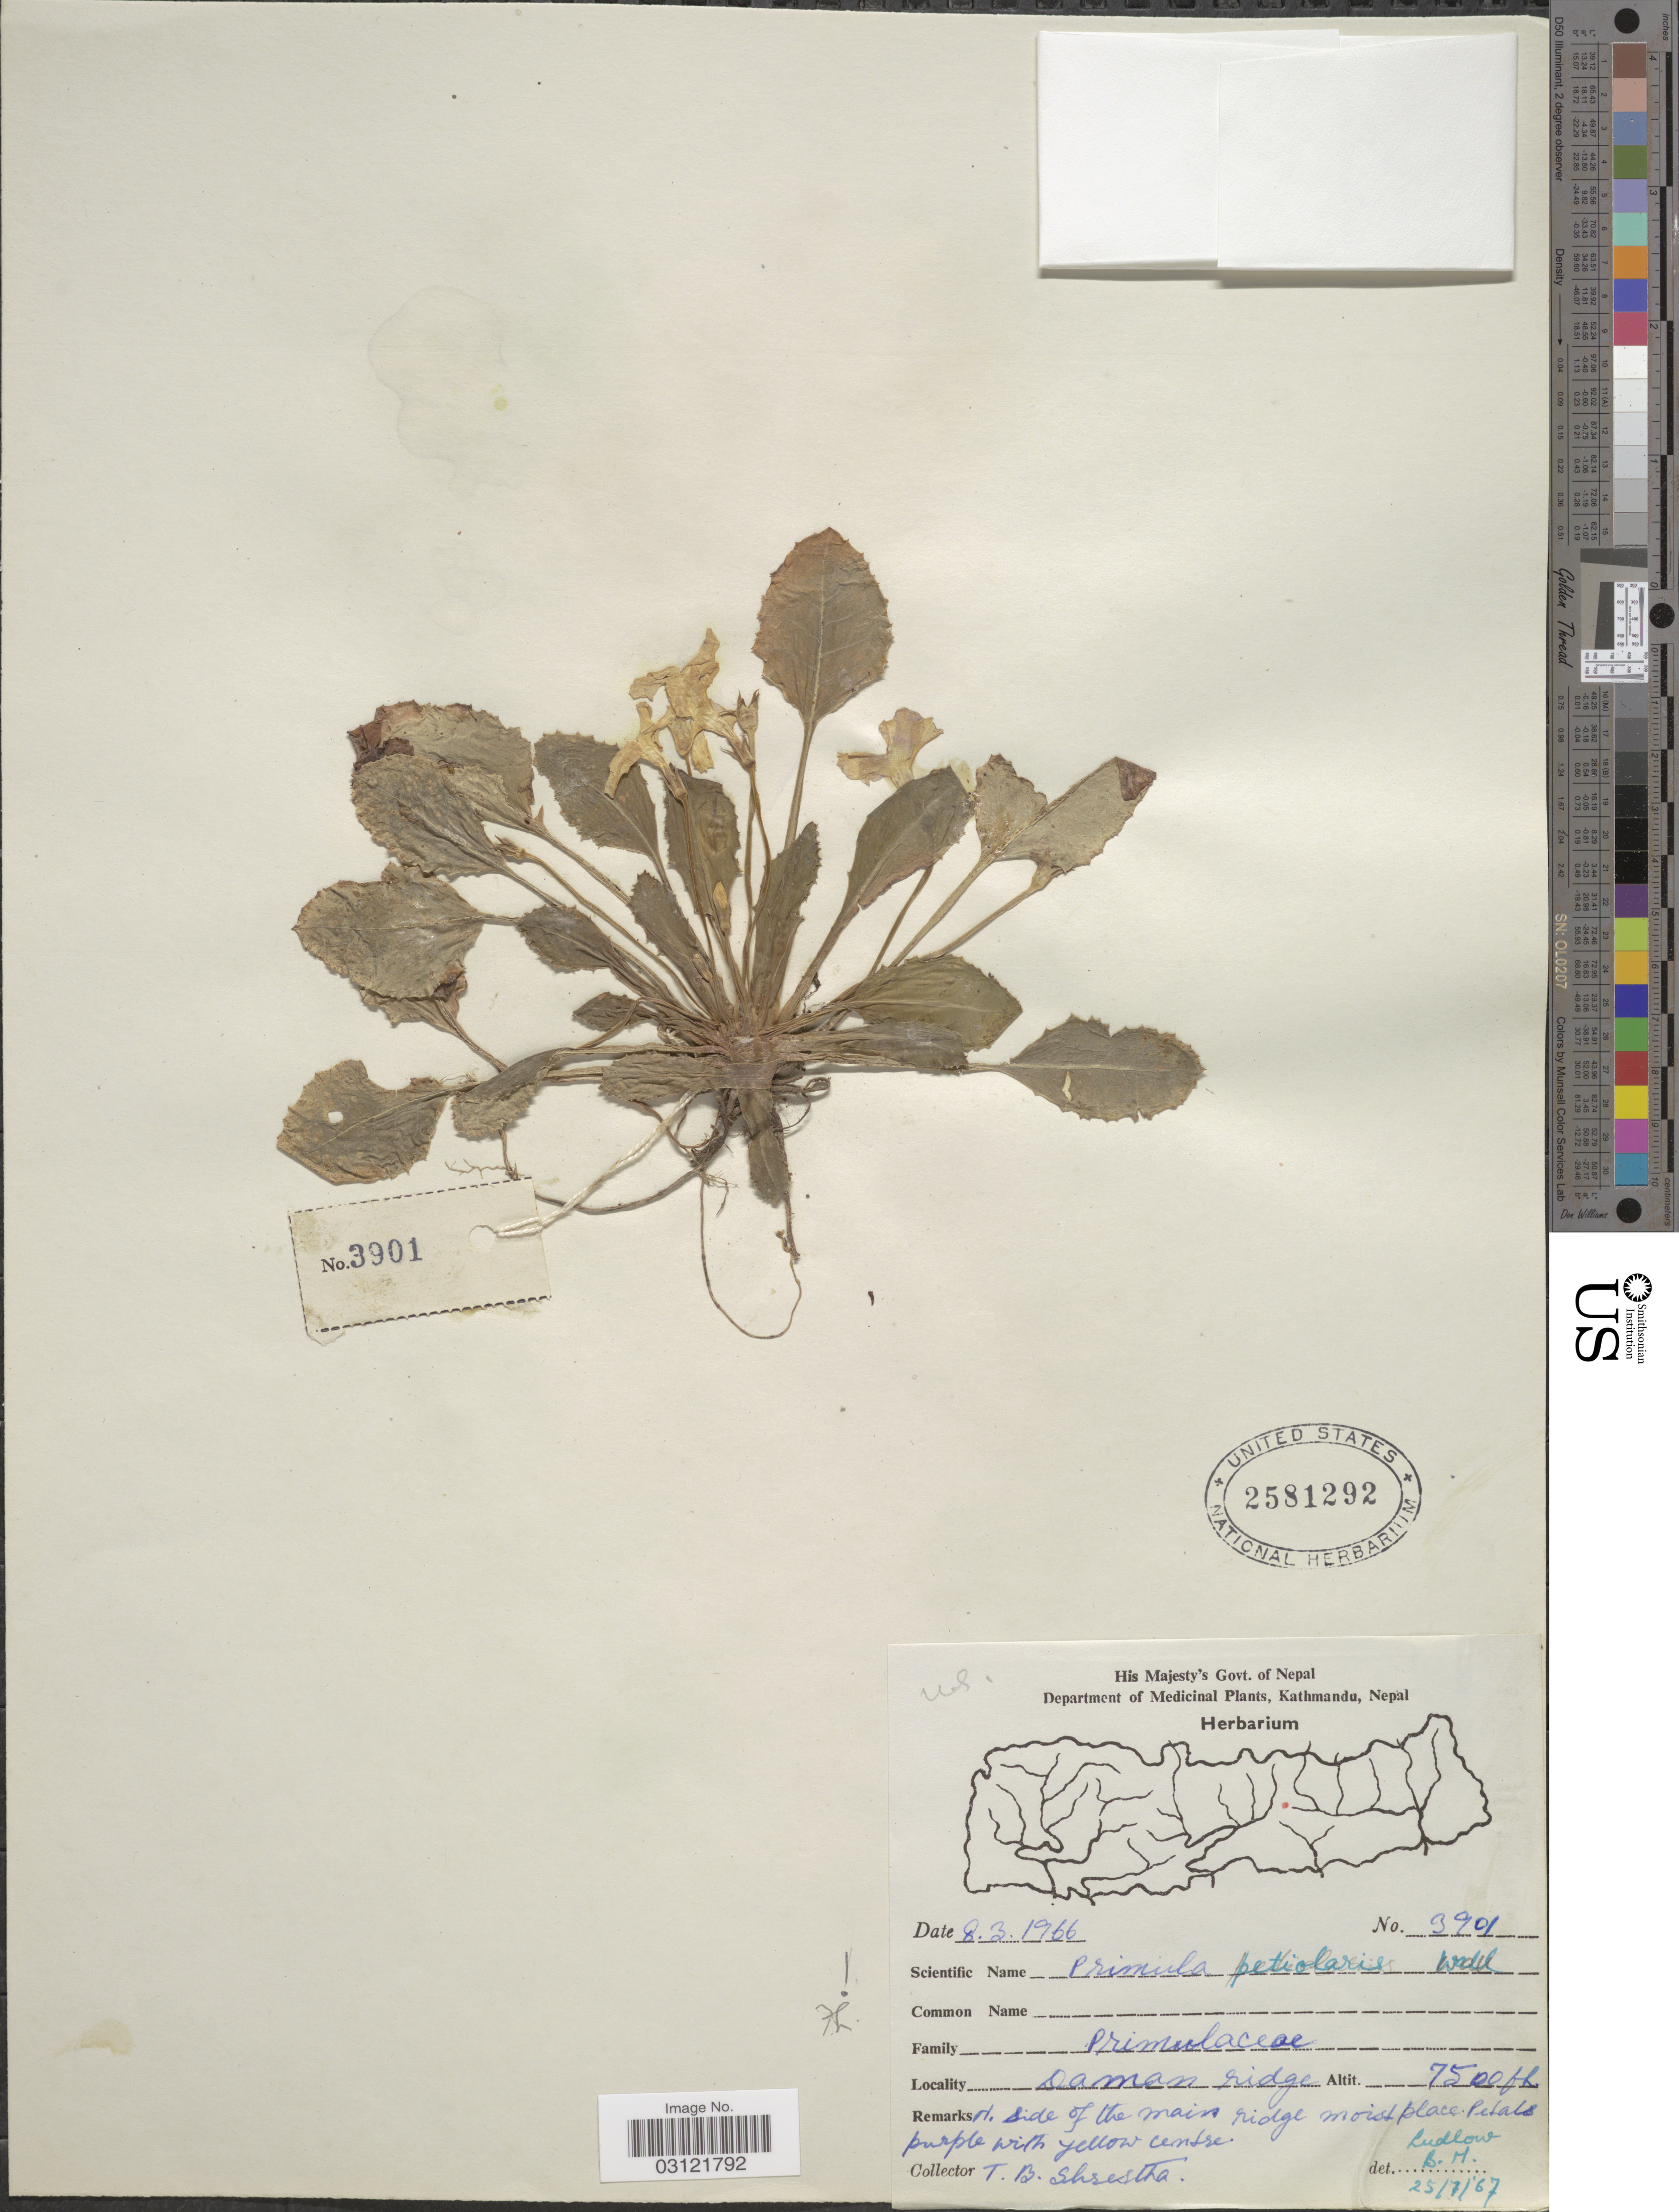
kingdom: Plantae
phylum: Tracheophyta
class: Magnoliopsida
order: Ericales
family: Primulaceae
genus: Primula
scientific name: Primula petiolaris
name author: Wall.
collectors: T. B. Shrestha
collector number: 3901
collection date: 1966-03-08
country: Nepal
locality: Daman ridge.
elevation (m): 2286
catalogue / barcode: US 2581292